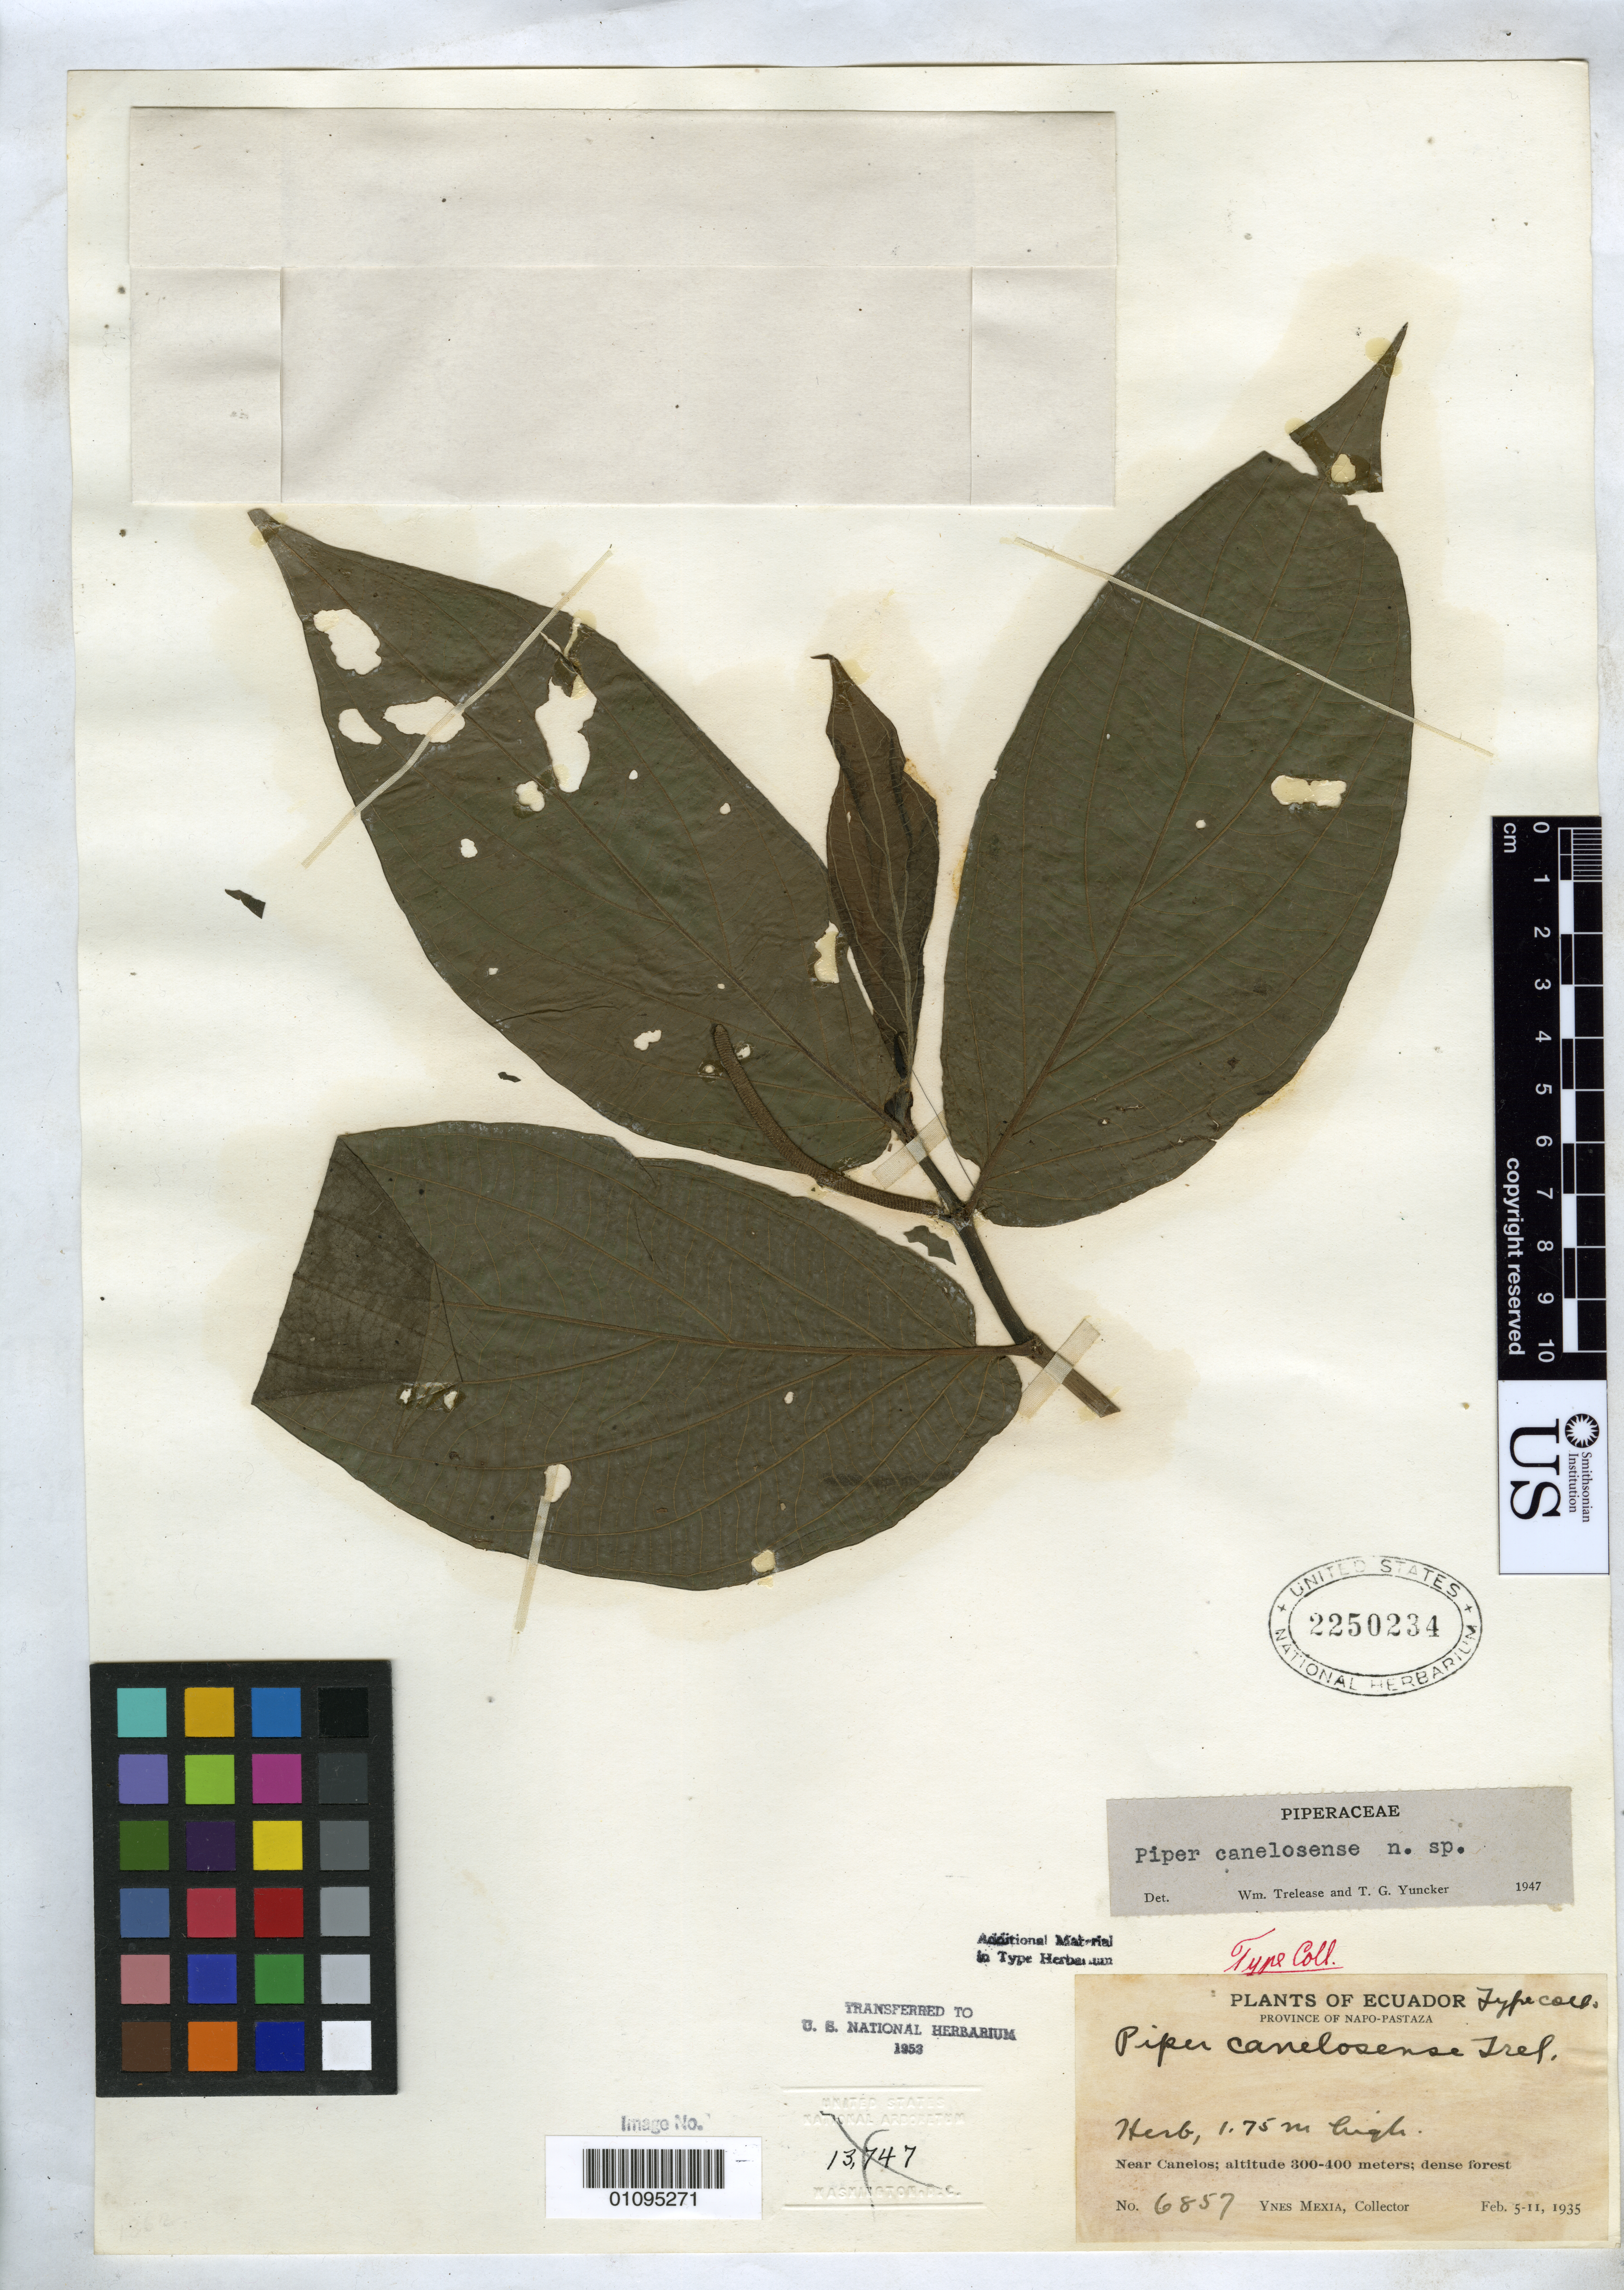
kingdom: Plantae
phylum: Tracheophyta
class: Magnoliopsida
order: Piperales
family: Piperaceae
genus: Piper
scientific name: Piper canelosense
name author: Trel. & Yunck.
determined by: Trelease, William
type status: Isotype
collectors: Y. Mexia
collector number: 6857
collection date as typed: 05 Feb 1935 to 11 Feb 1935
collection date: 1935-02-05/1935-02-11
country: Ecuador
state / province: Pastaza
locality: Near canelos, Prov. of Napo-pastaza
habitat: Dense forest.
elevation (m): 300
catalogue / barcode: US 2250234